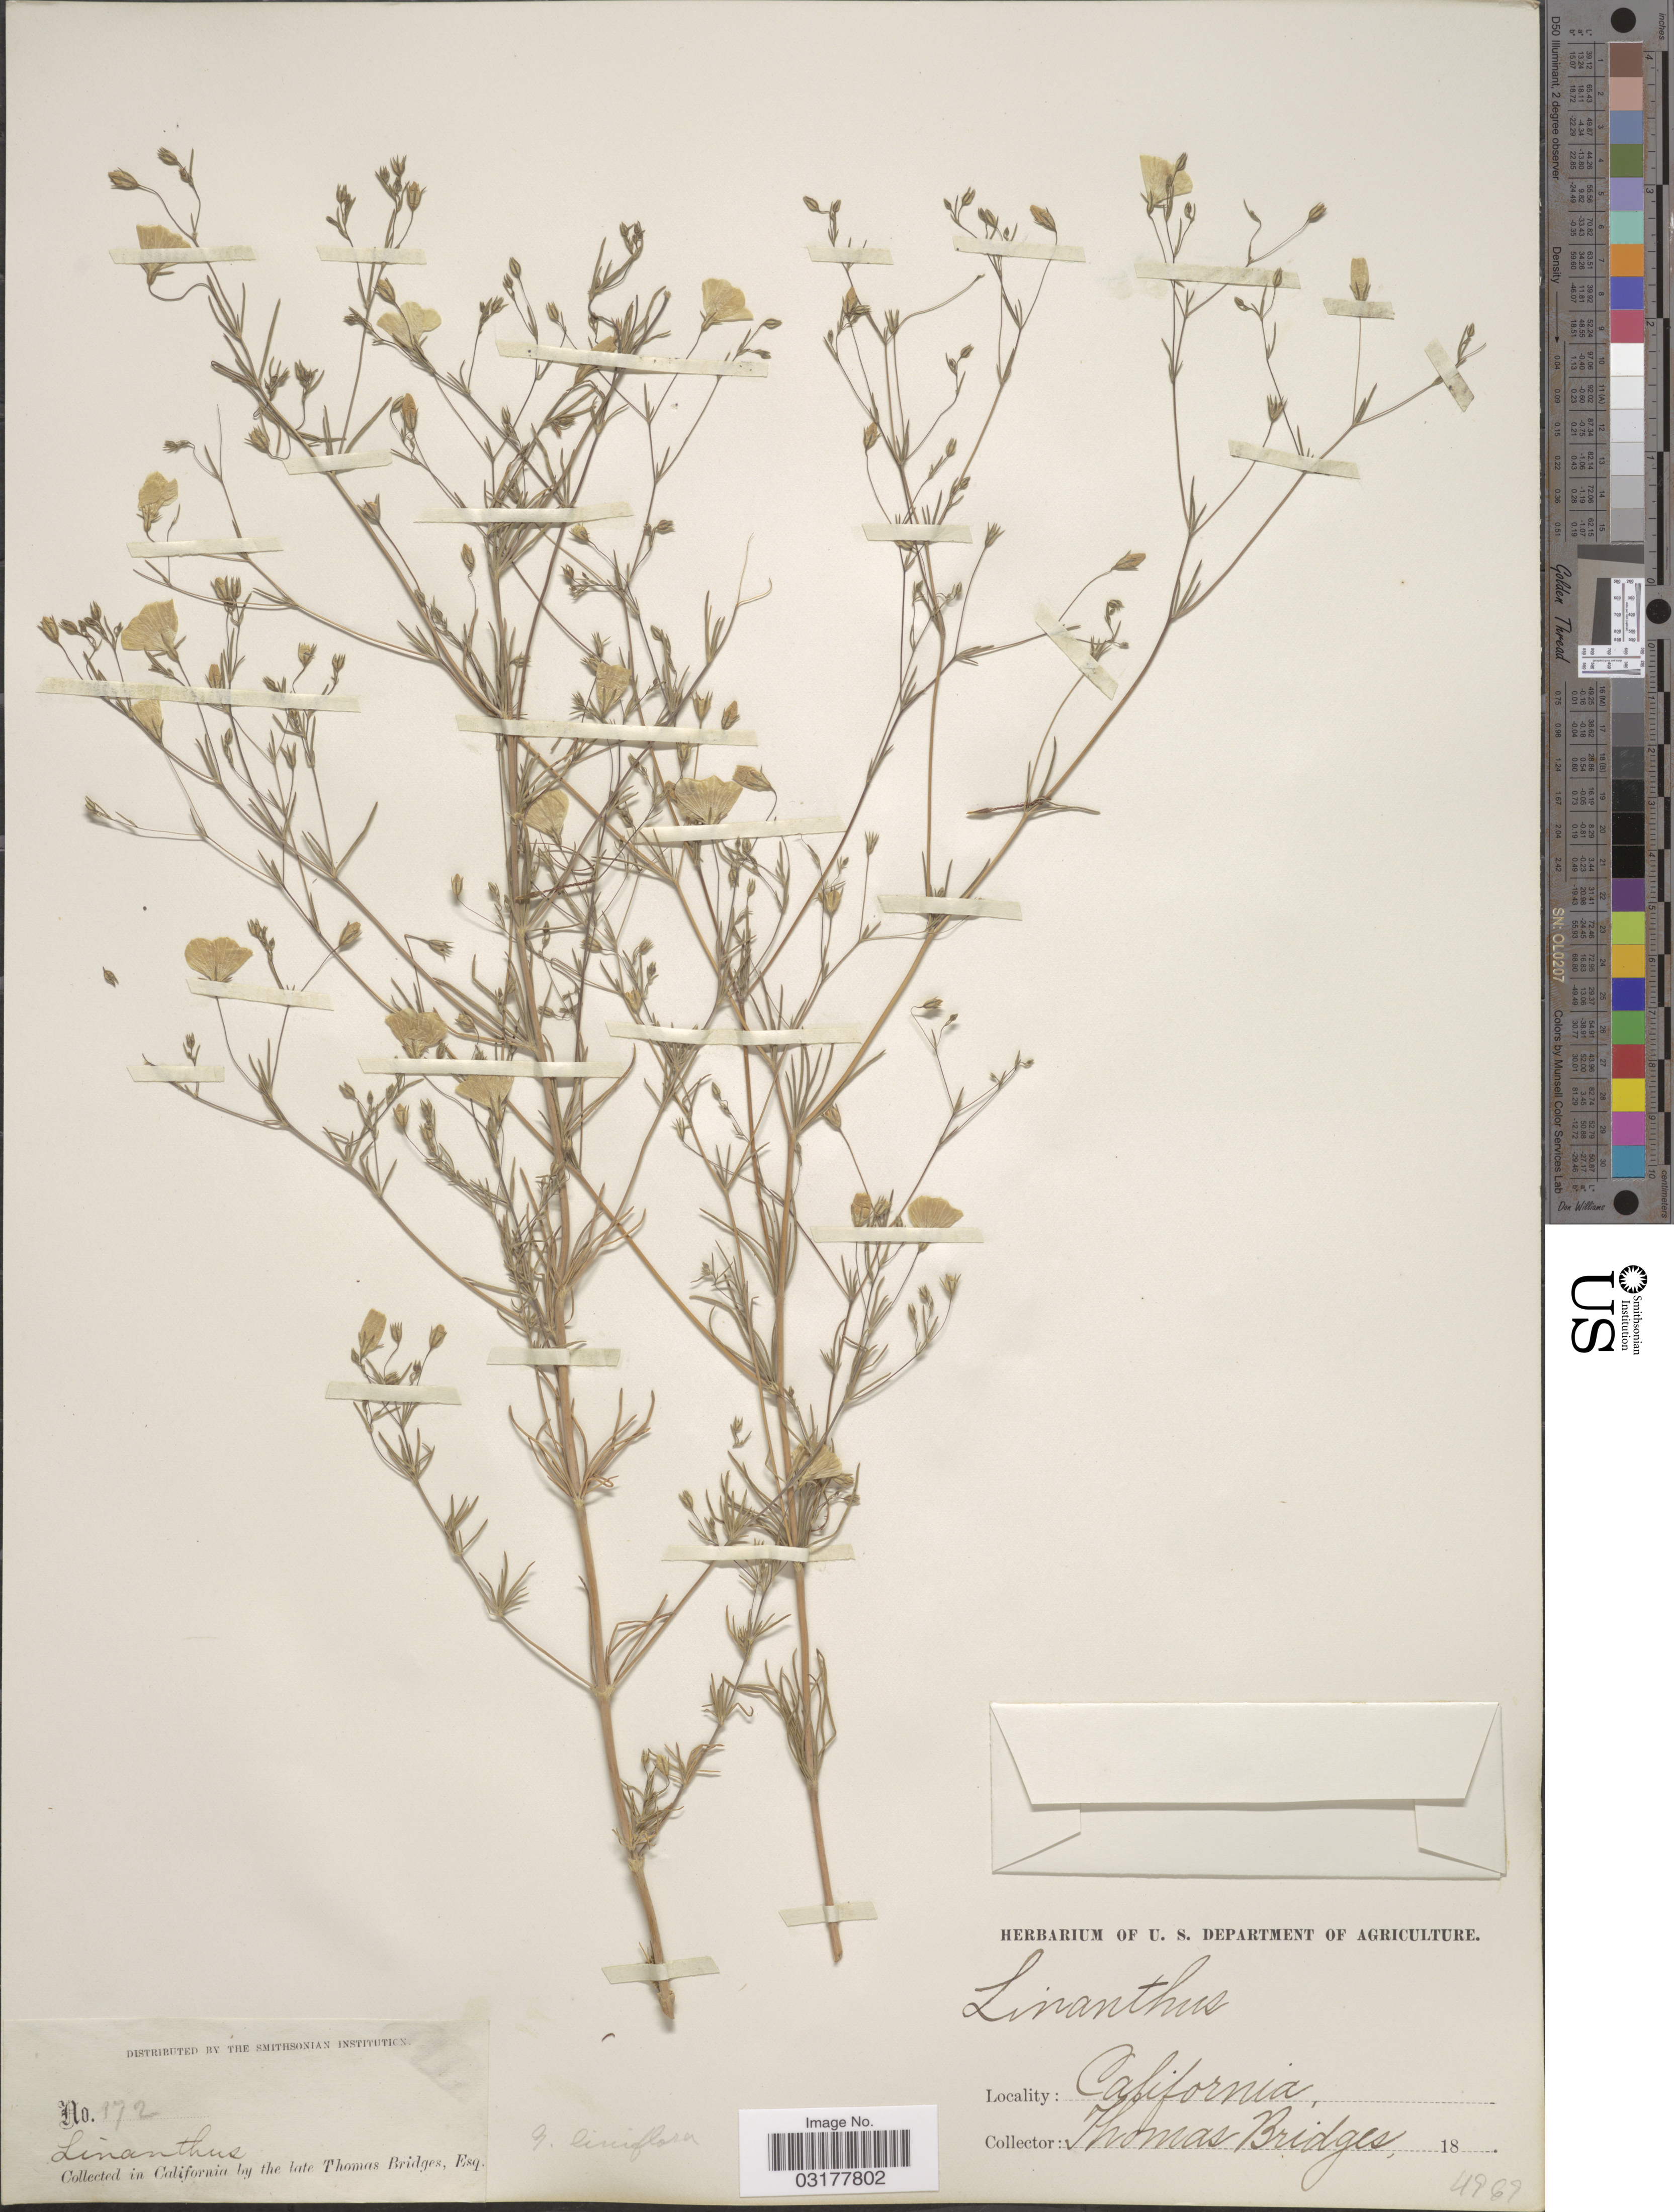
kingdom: Plantae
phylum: Tracheophyta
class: Magnoliopsida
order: Ericales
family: Polemoniaceae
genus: Leptosiphon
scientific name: Leptosiphon liniflorus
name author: (Benth.) J.M. Porter & L.A. Johnson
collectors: T. Bridges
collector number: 172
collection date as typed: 18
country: United States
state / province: California